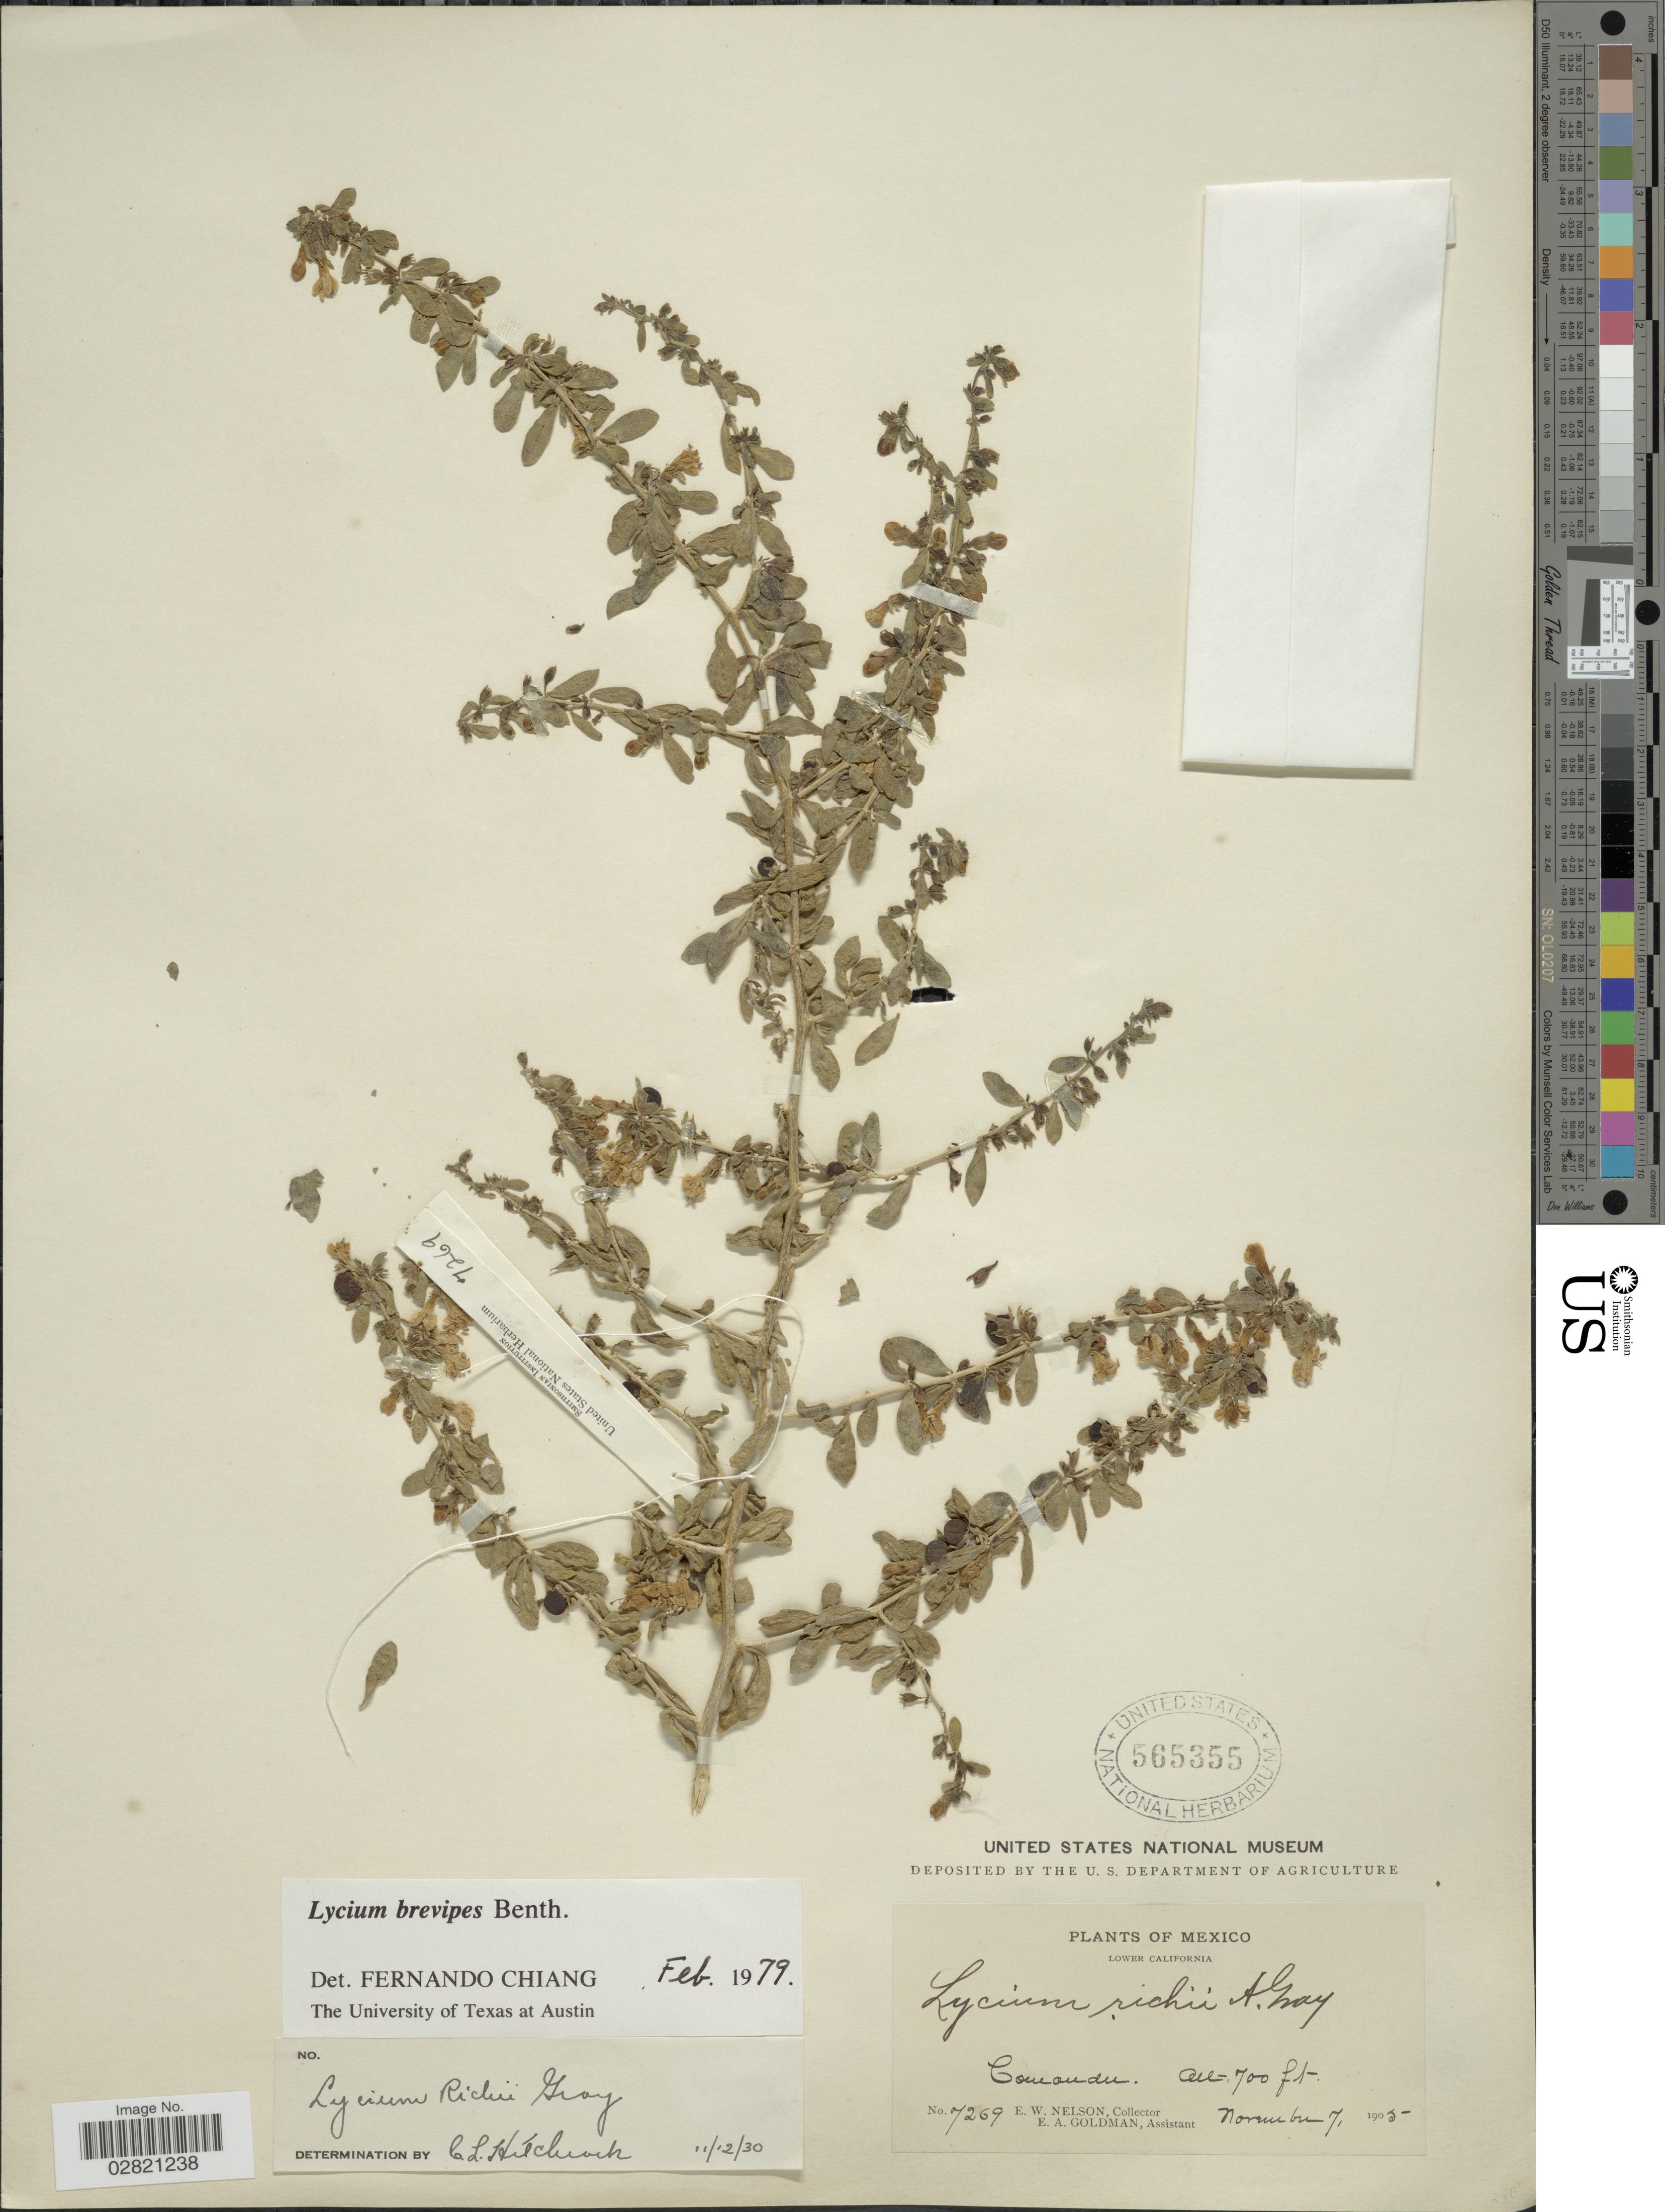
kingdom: Plantae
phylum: Tracheophyta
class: Magnoliopsida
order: Solanales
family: Solanaceae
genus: Lycium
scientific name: Lycium brevipes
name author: Benth.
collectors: E. W. Nelson & E. A. Goldman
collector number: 7269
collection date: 1905-11-07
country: Mexico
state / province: Baja California Sur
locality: Lower California, Comondu.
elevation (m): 213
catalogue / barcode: US 565355